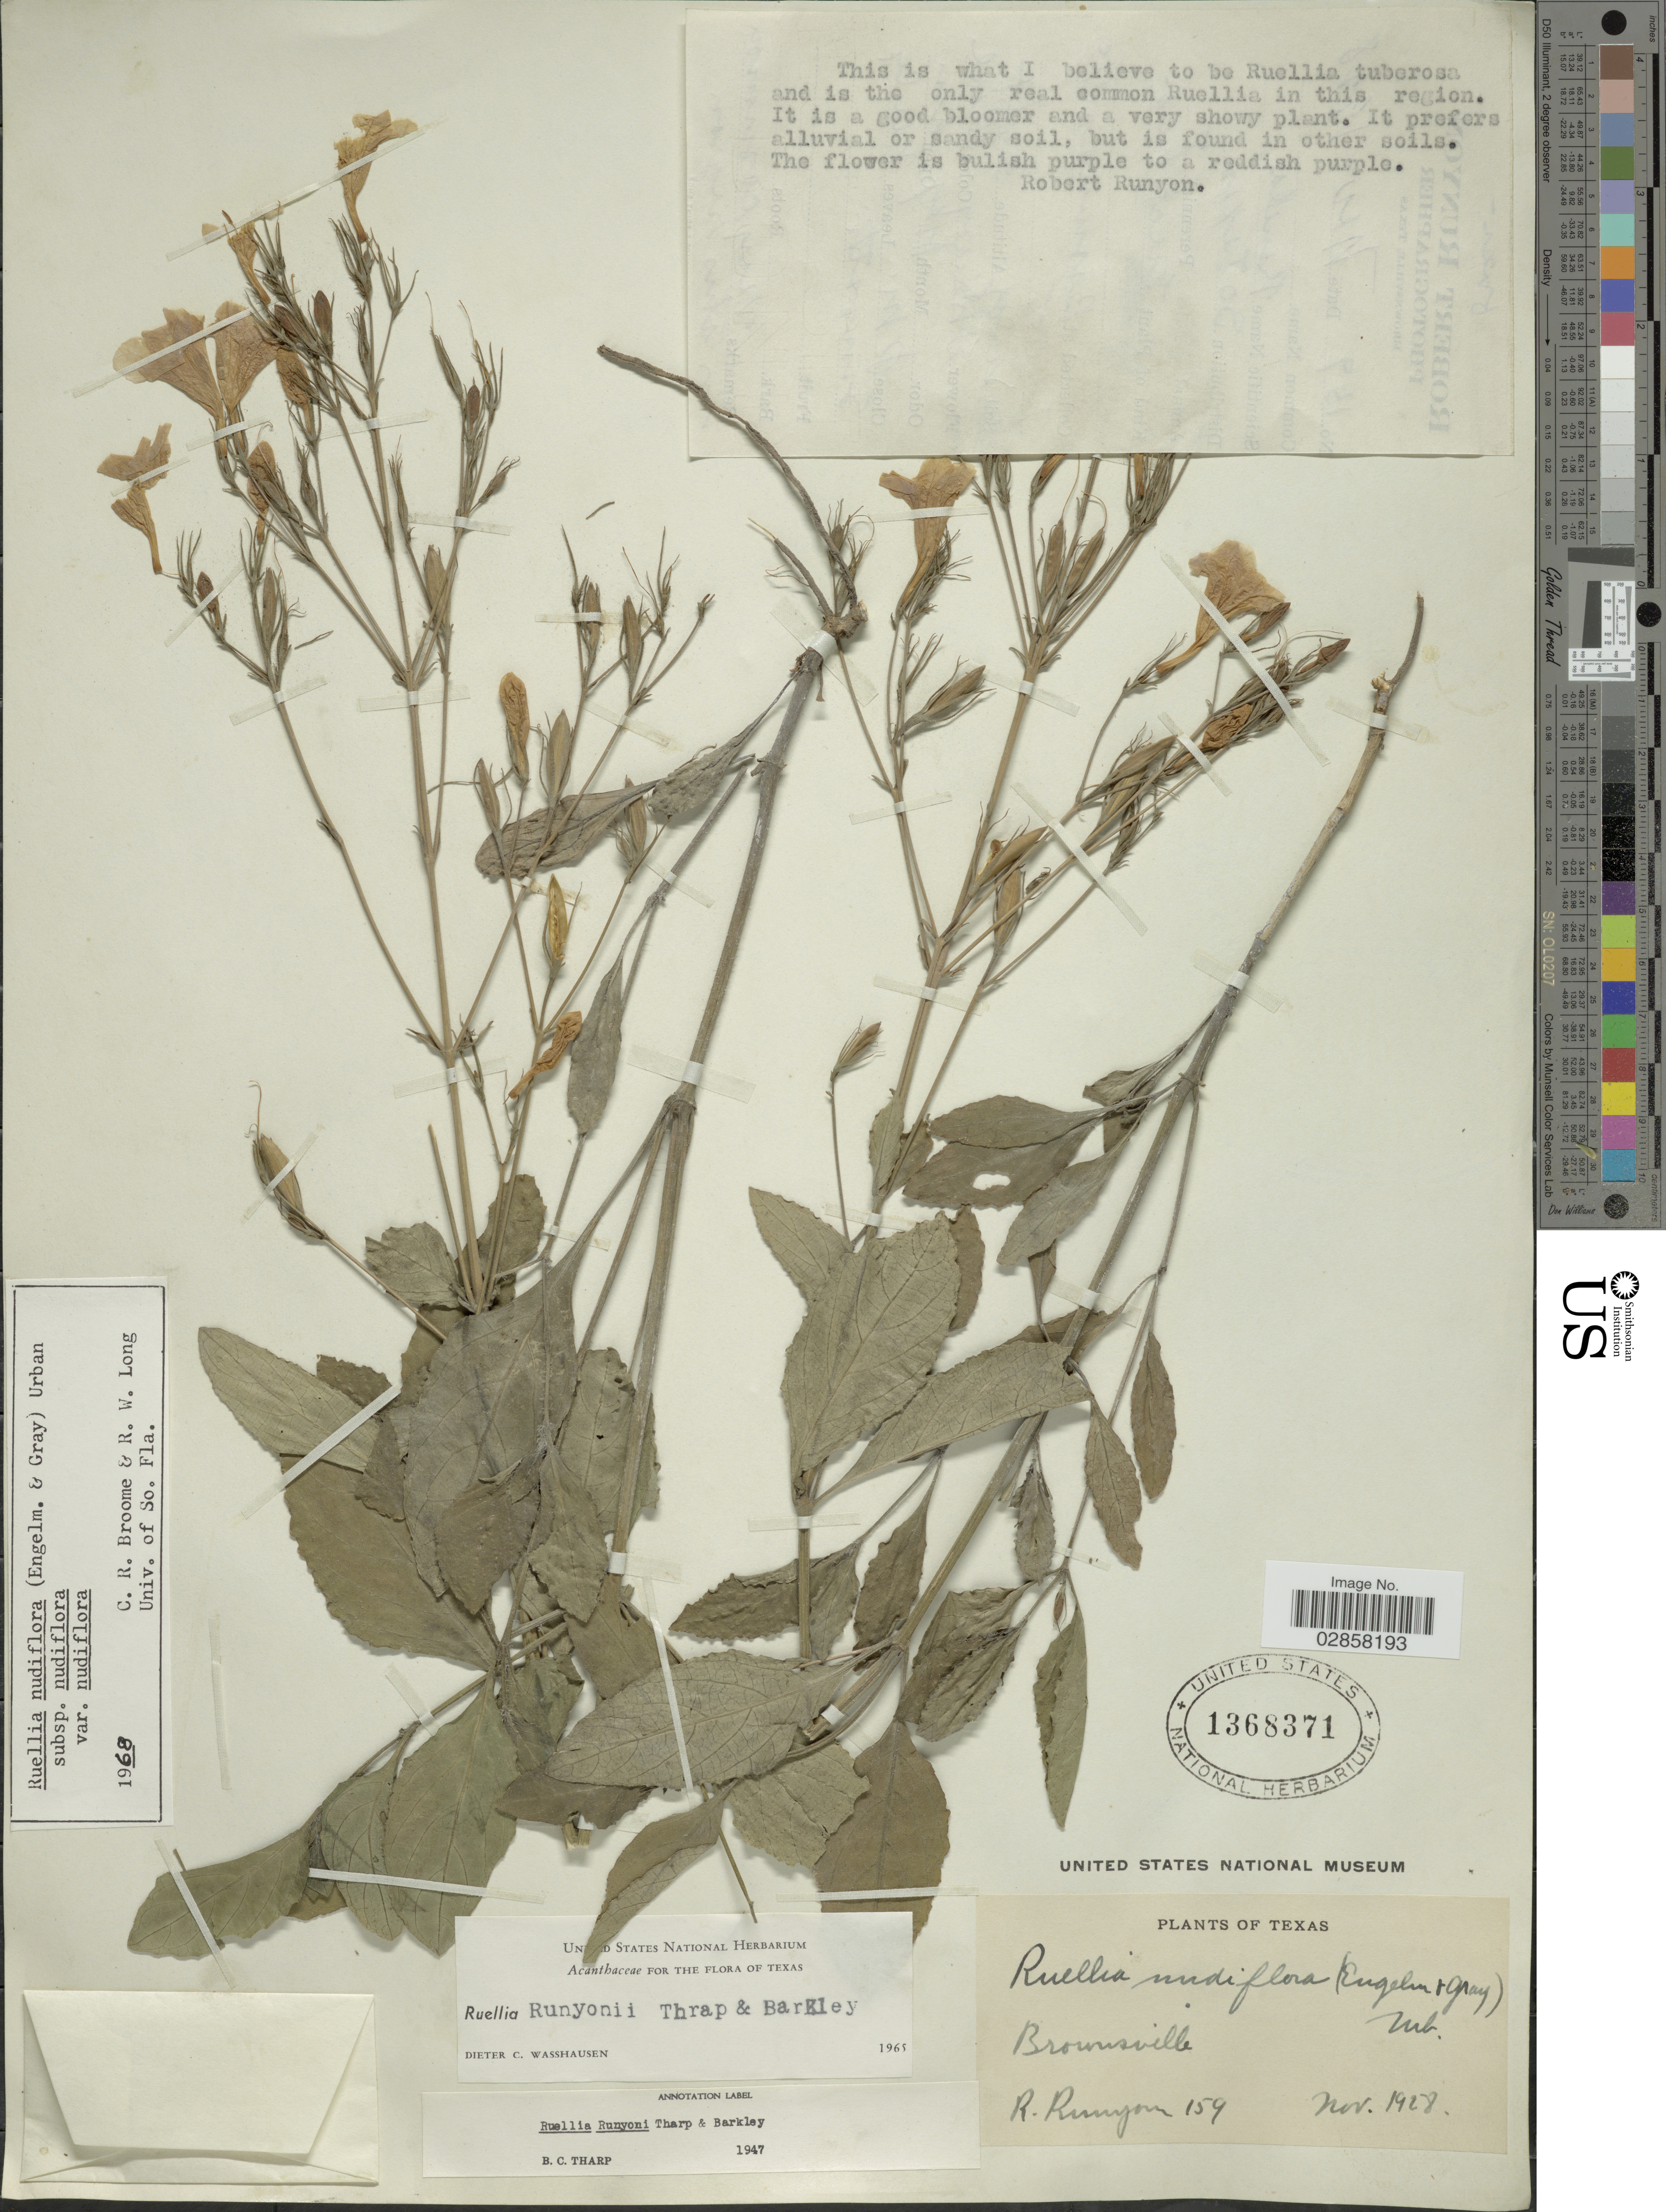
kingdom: Plantae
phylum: Tracheophyta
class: Magnoliopsida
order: Lamiales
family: Acanthaceae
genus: Ruellia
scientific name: Ruellia runyonii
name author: Tharp & F.A. Barkley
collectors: R. Runyon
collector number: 159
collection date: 1928-11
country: United States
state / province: Texas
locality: Brownsville.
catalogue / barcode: US 1368371